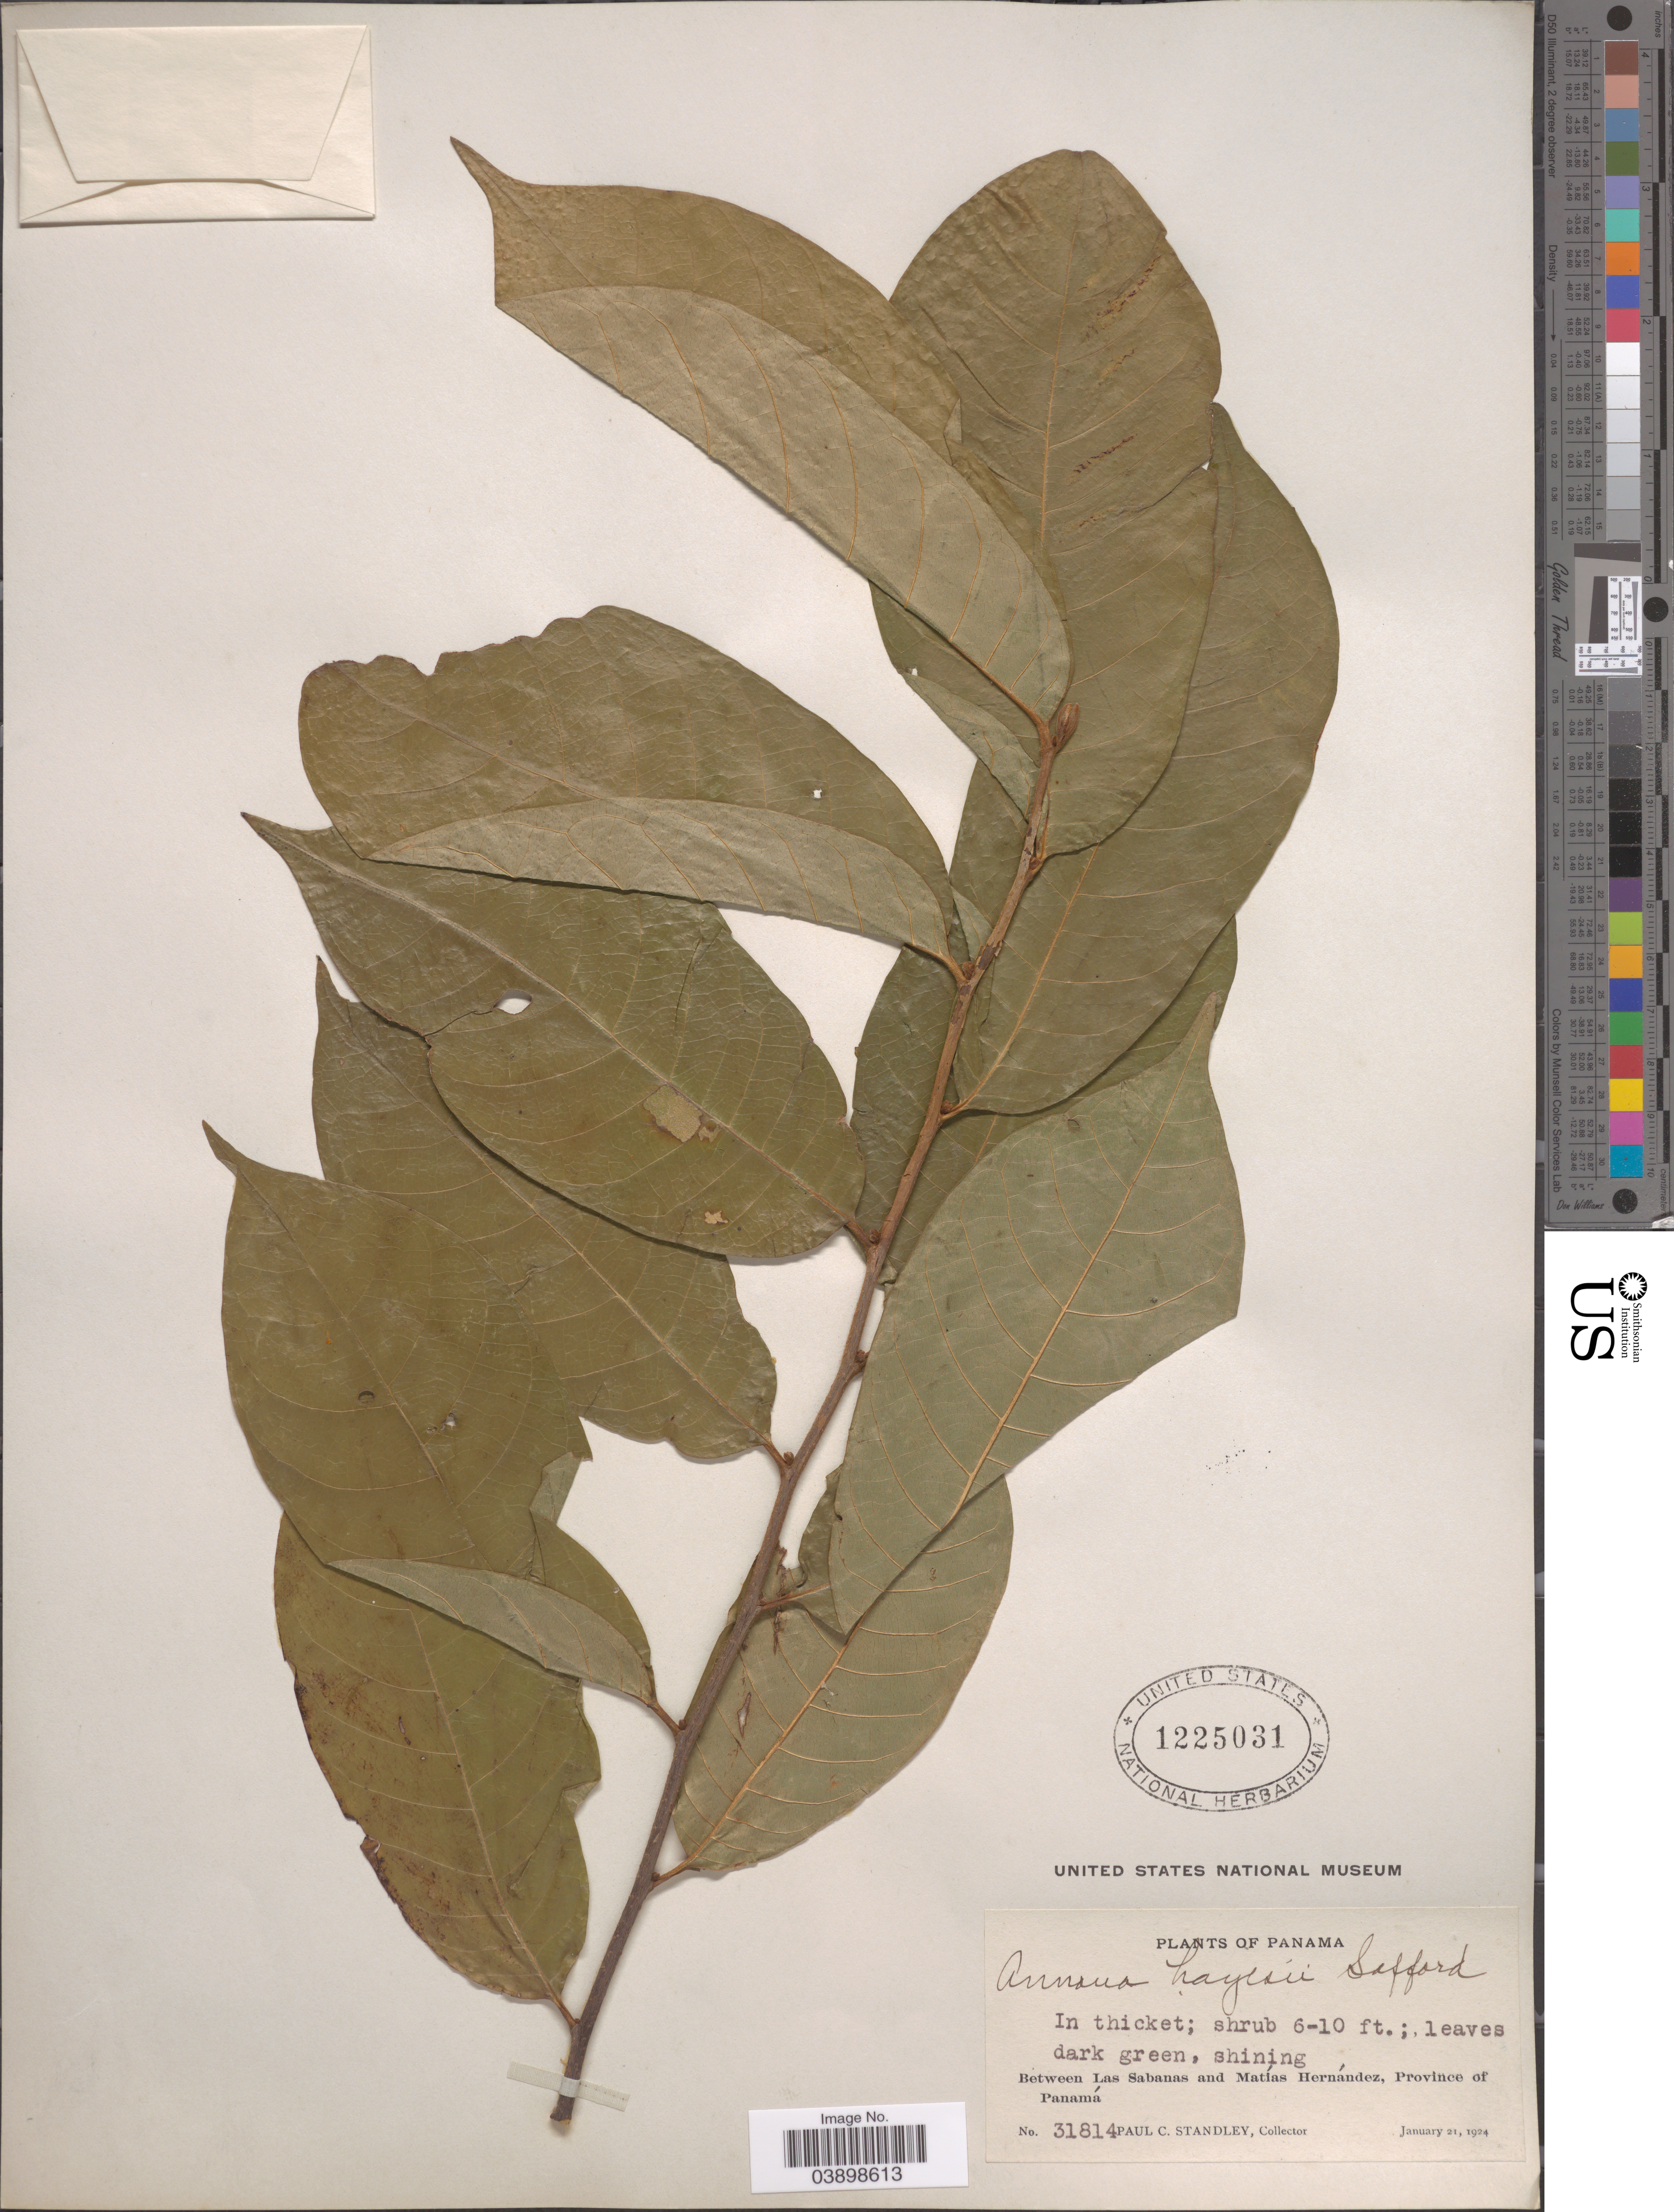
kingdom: Plantae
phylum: Tracheophyta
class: Magnoliopsida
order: Magnoliales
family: Annonaceae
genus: Annona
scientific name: Annona hayesii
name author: Saff. in Standl.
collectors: P. C. Standley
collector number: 31814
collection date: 1924-01-21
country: Panama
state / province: Panamá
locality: Between Las Sabanas and Matías Hernández, Province of Panamá.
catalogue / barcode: US 1225031